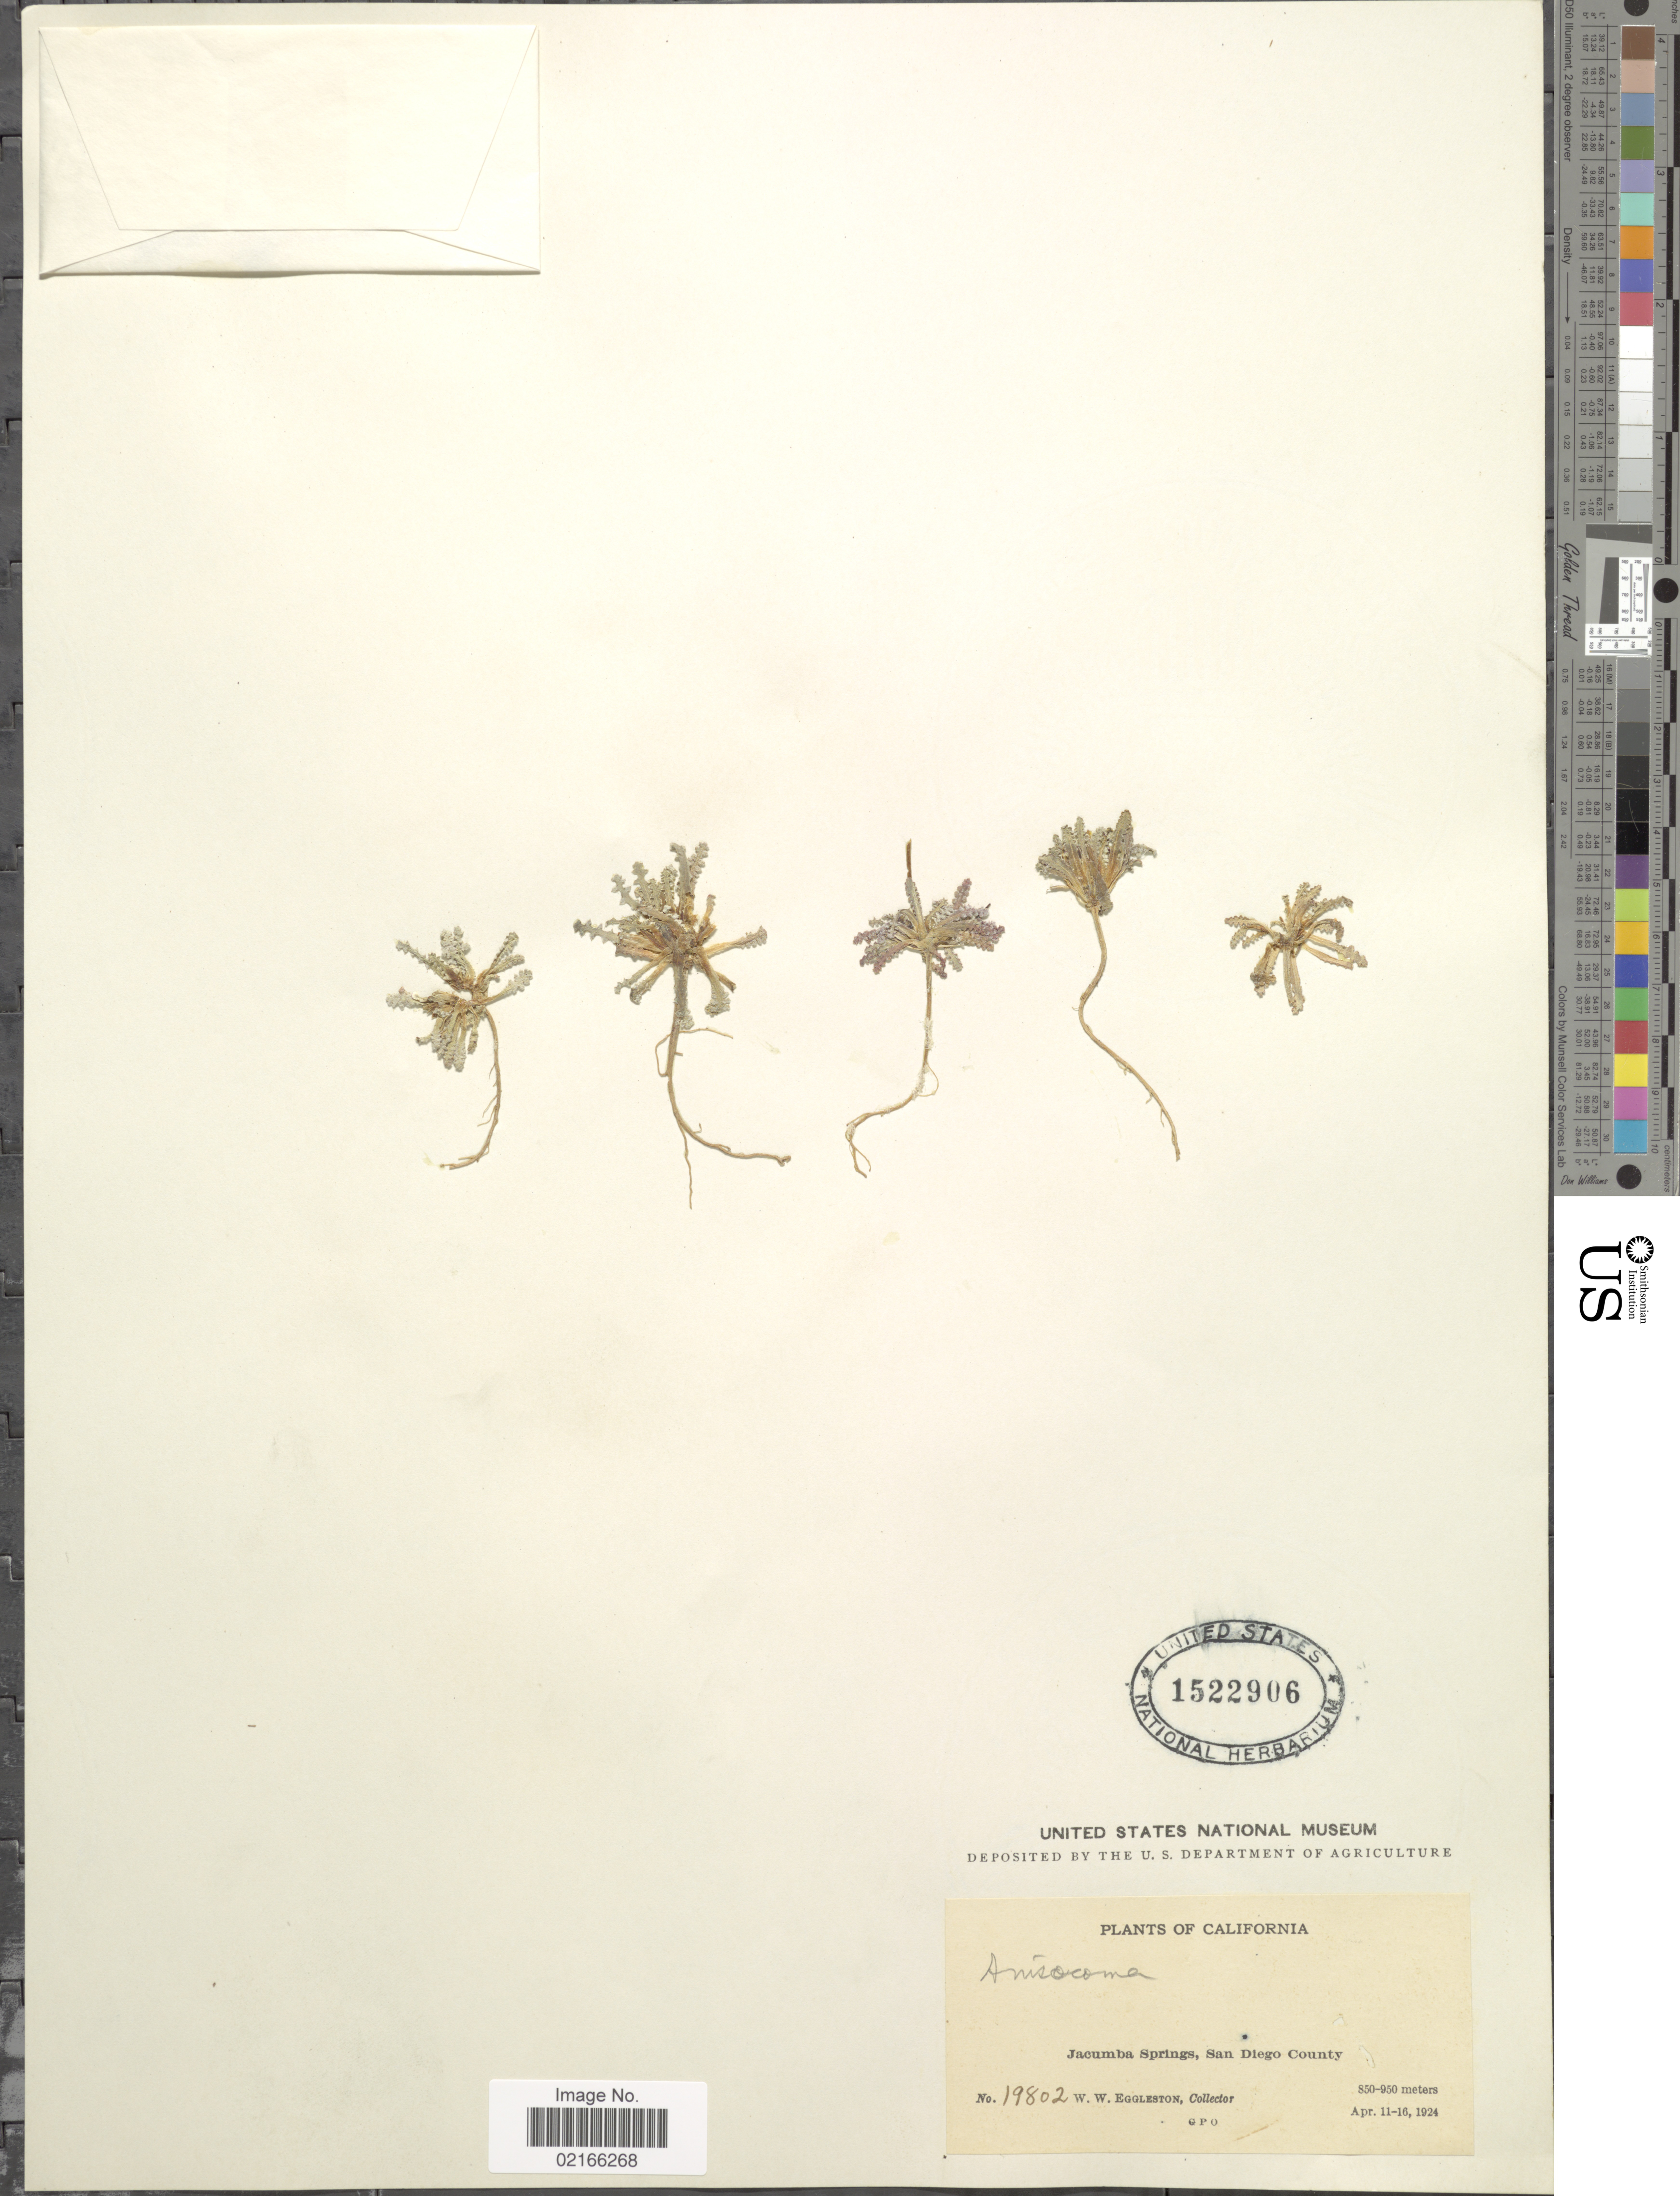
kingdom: Plantae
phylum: Tracheophyta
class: Magnoliopsida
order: Asterales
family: Asteraceae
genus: Anisocoma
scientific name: Anisocoma acaulis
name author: Torr. & A. Gray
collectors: W. W. Eggleston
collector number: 19802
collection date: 1924-04-11/1924-04-16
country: United States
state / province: California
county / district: San Diego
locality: Jacumba Springs, San Diego County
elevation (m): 850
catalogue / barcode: US 1522906